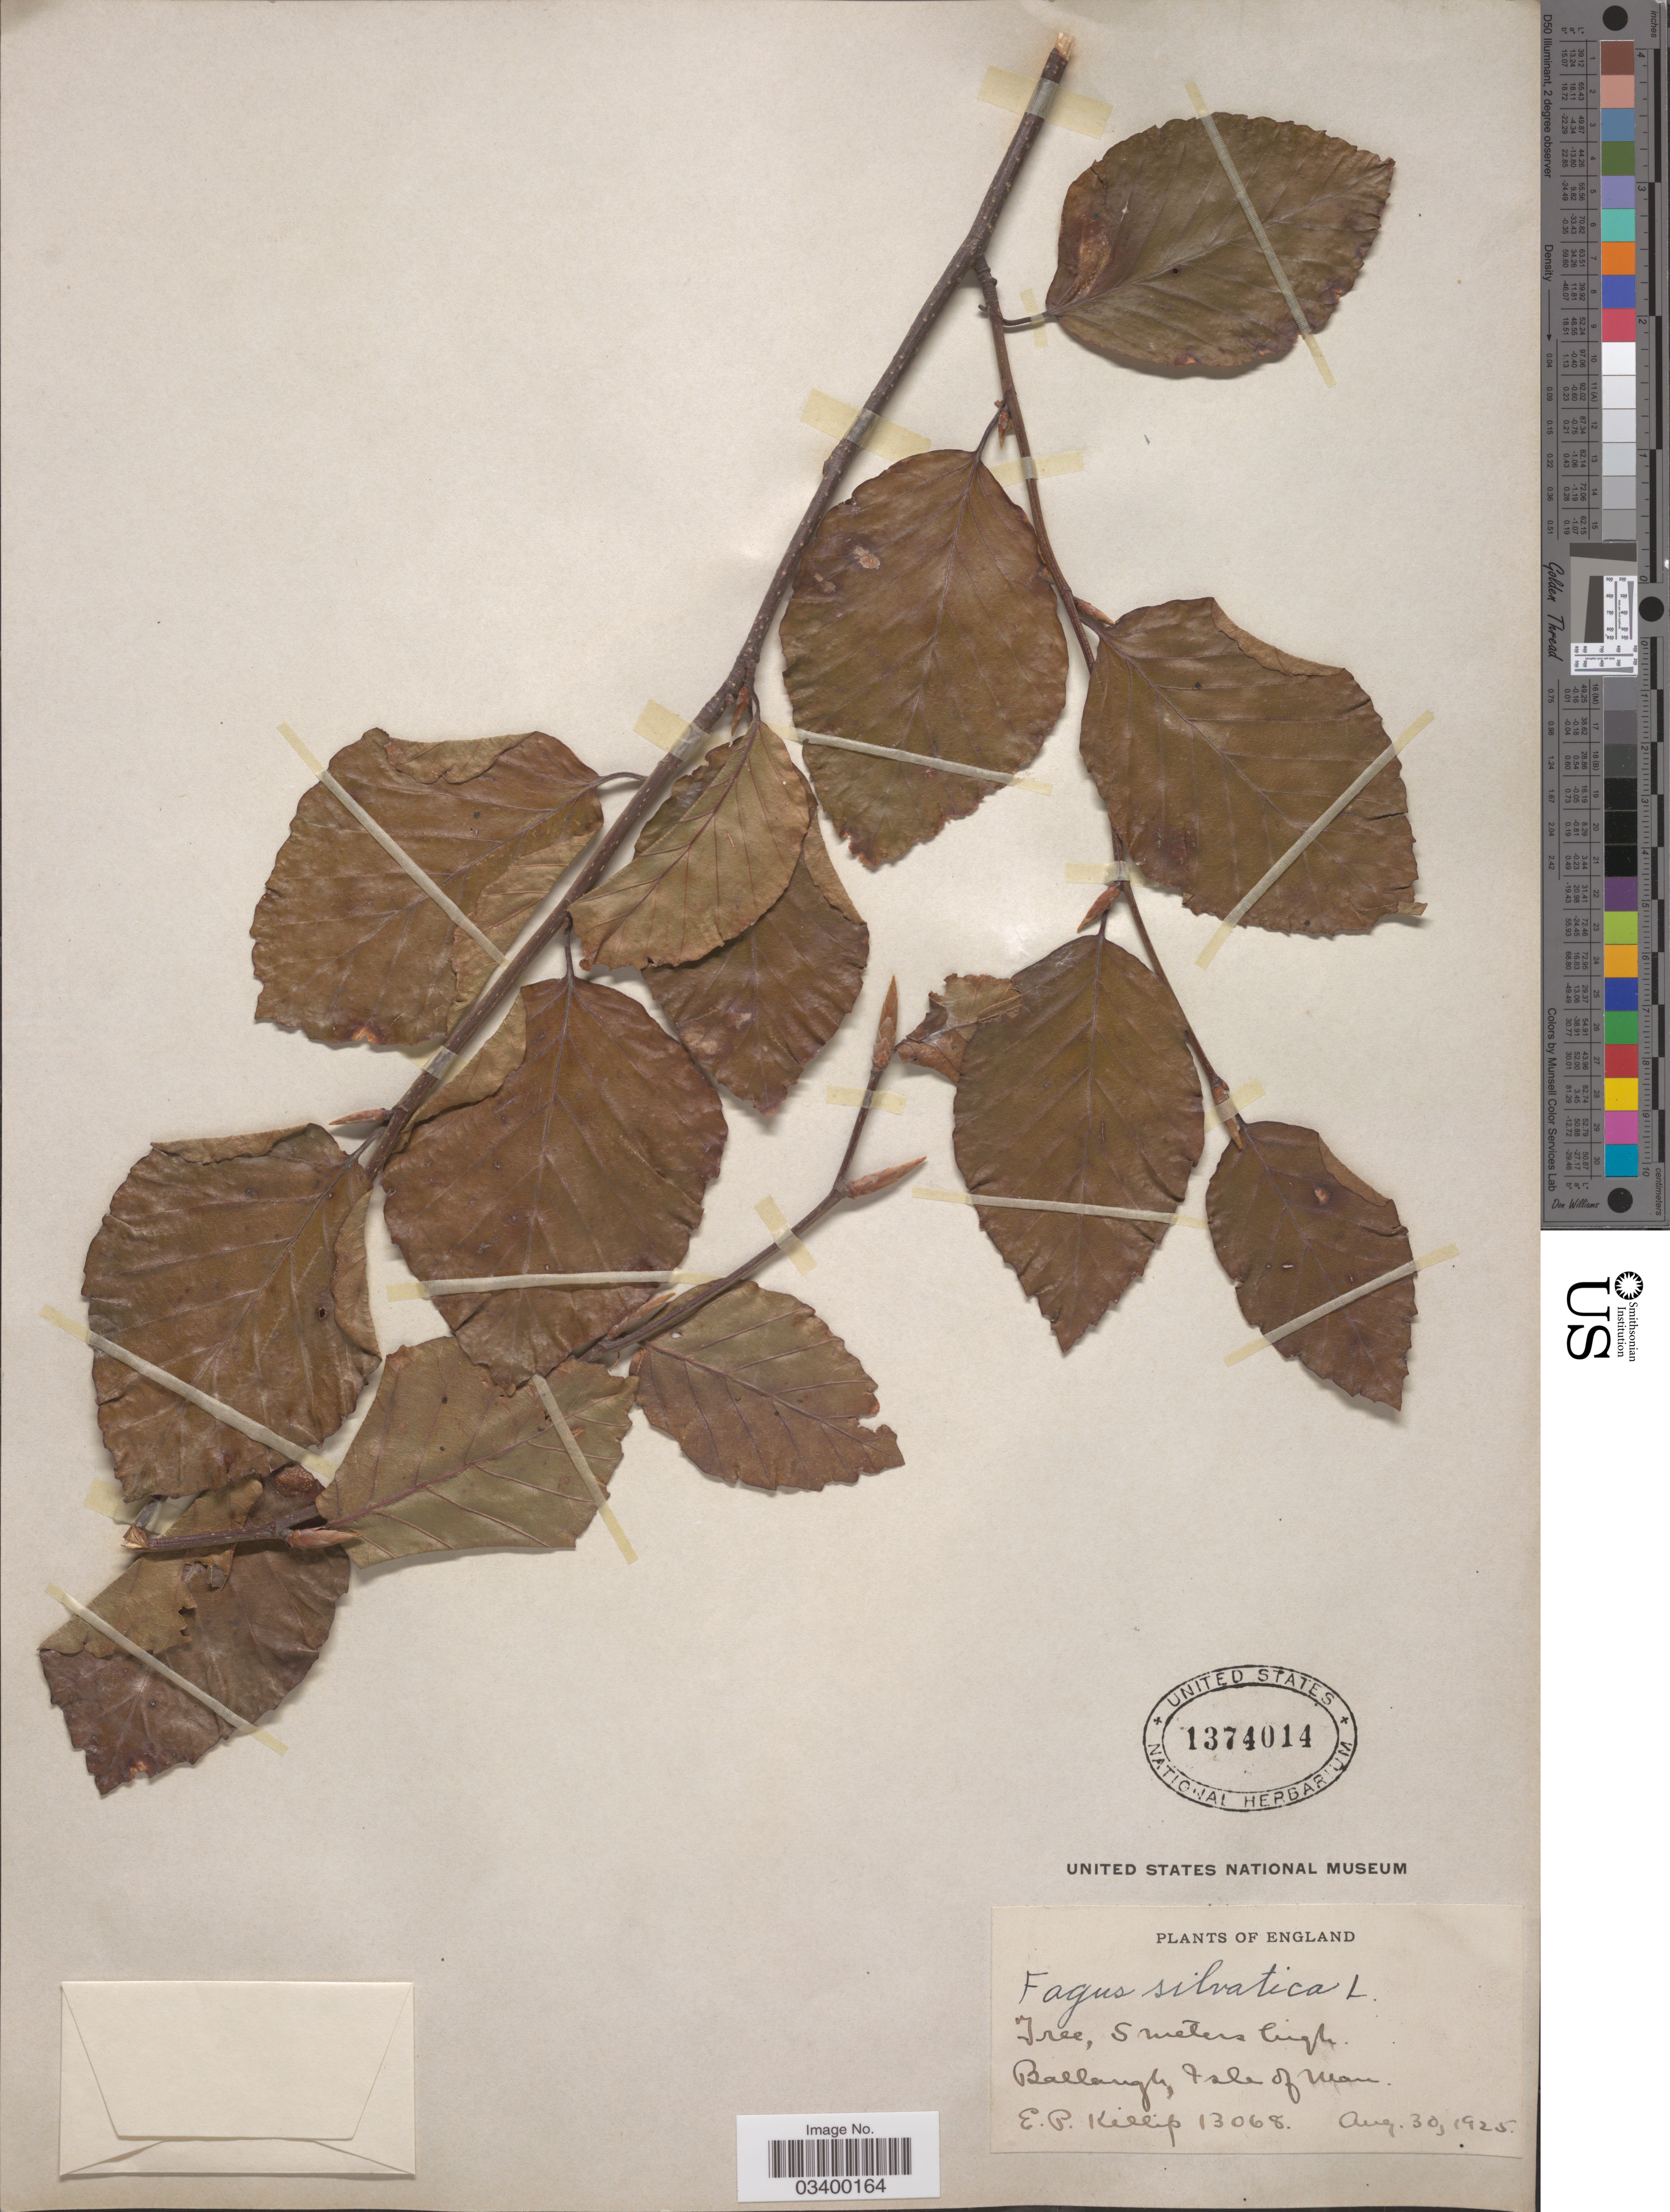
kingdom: Plantae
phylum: Tracheophyta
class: Magnoliopsida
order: Fagales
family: Fagaceae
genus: Fagus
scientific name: Fagus sylvatica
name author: L.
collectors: E. P. Killip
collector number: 13068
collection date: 1925-08-30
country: United Kingdom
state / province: England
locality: Ballaugh, Isle of Man.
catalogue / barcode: US 1374014